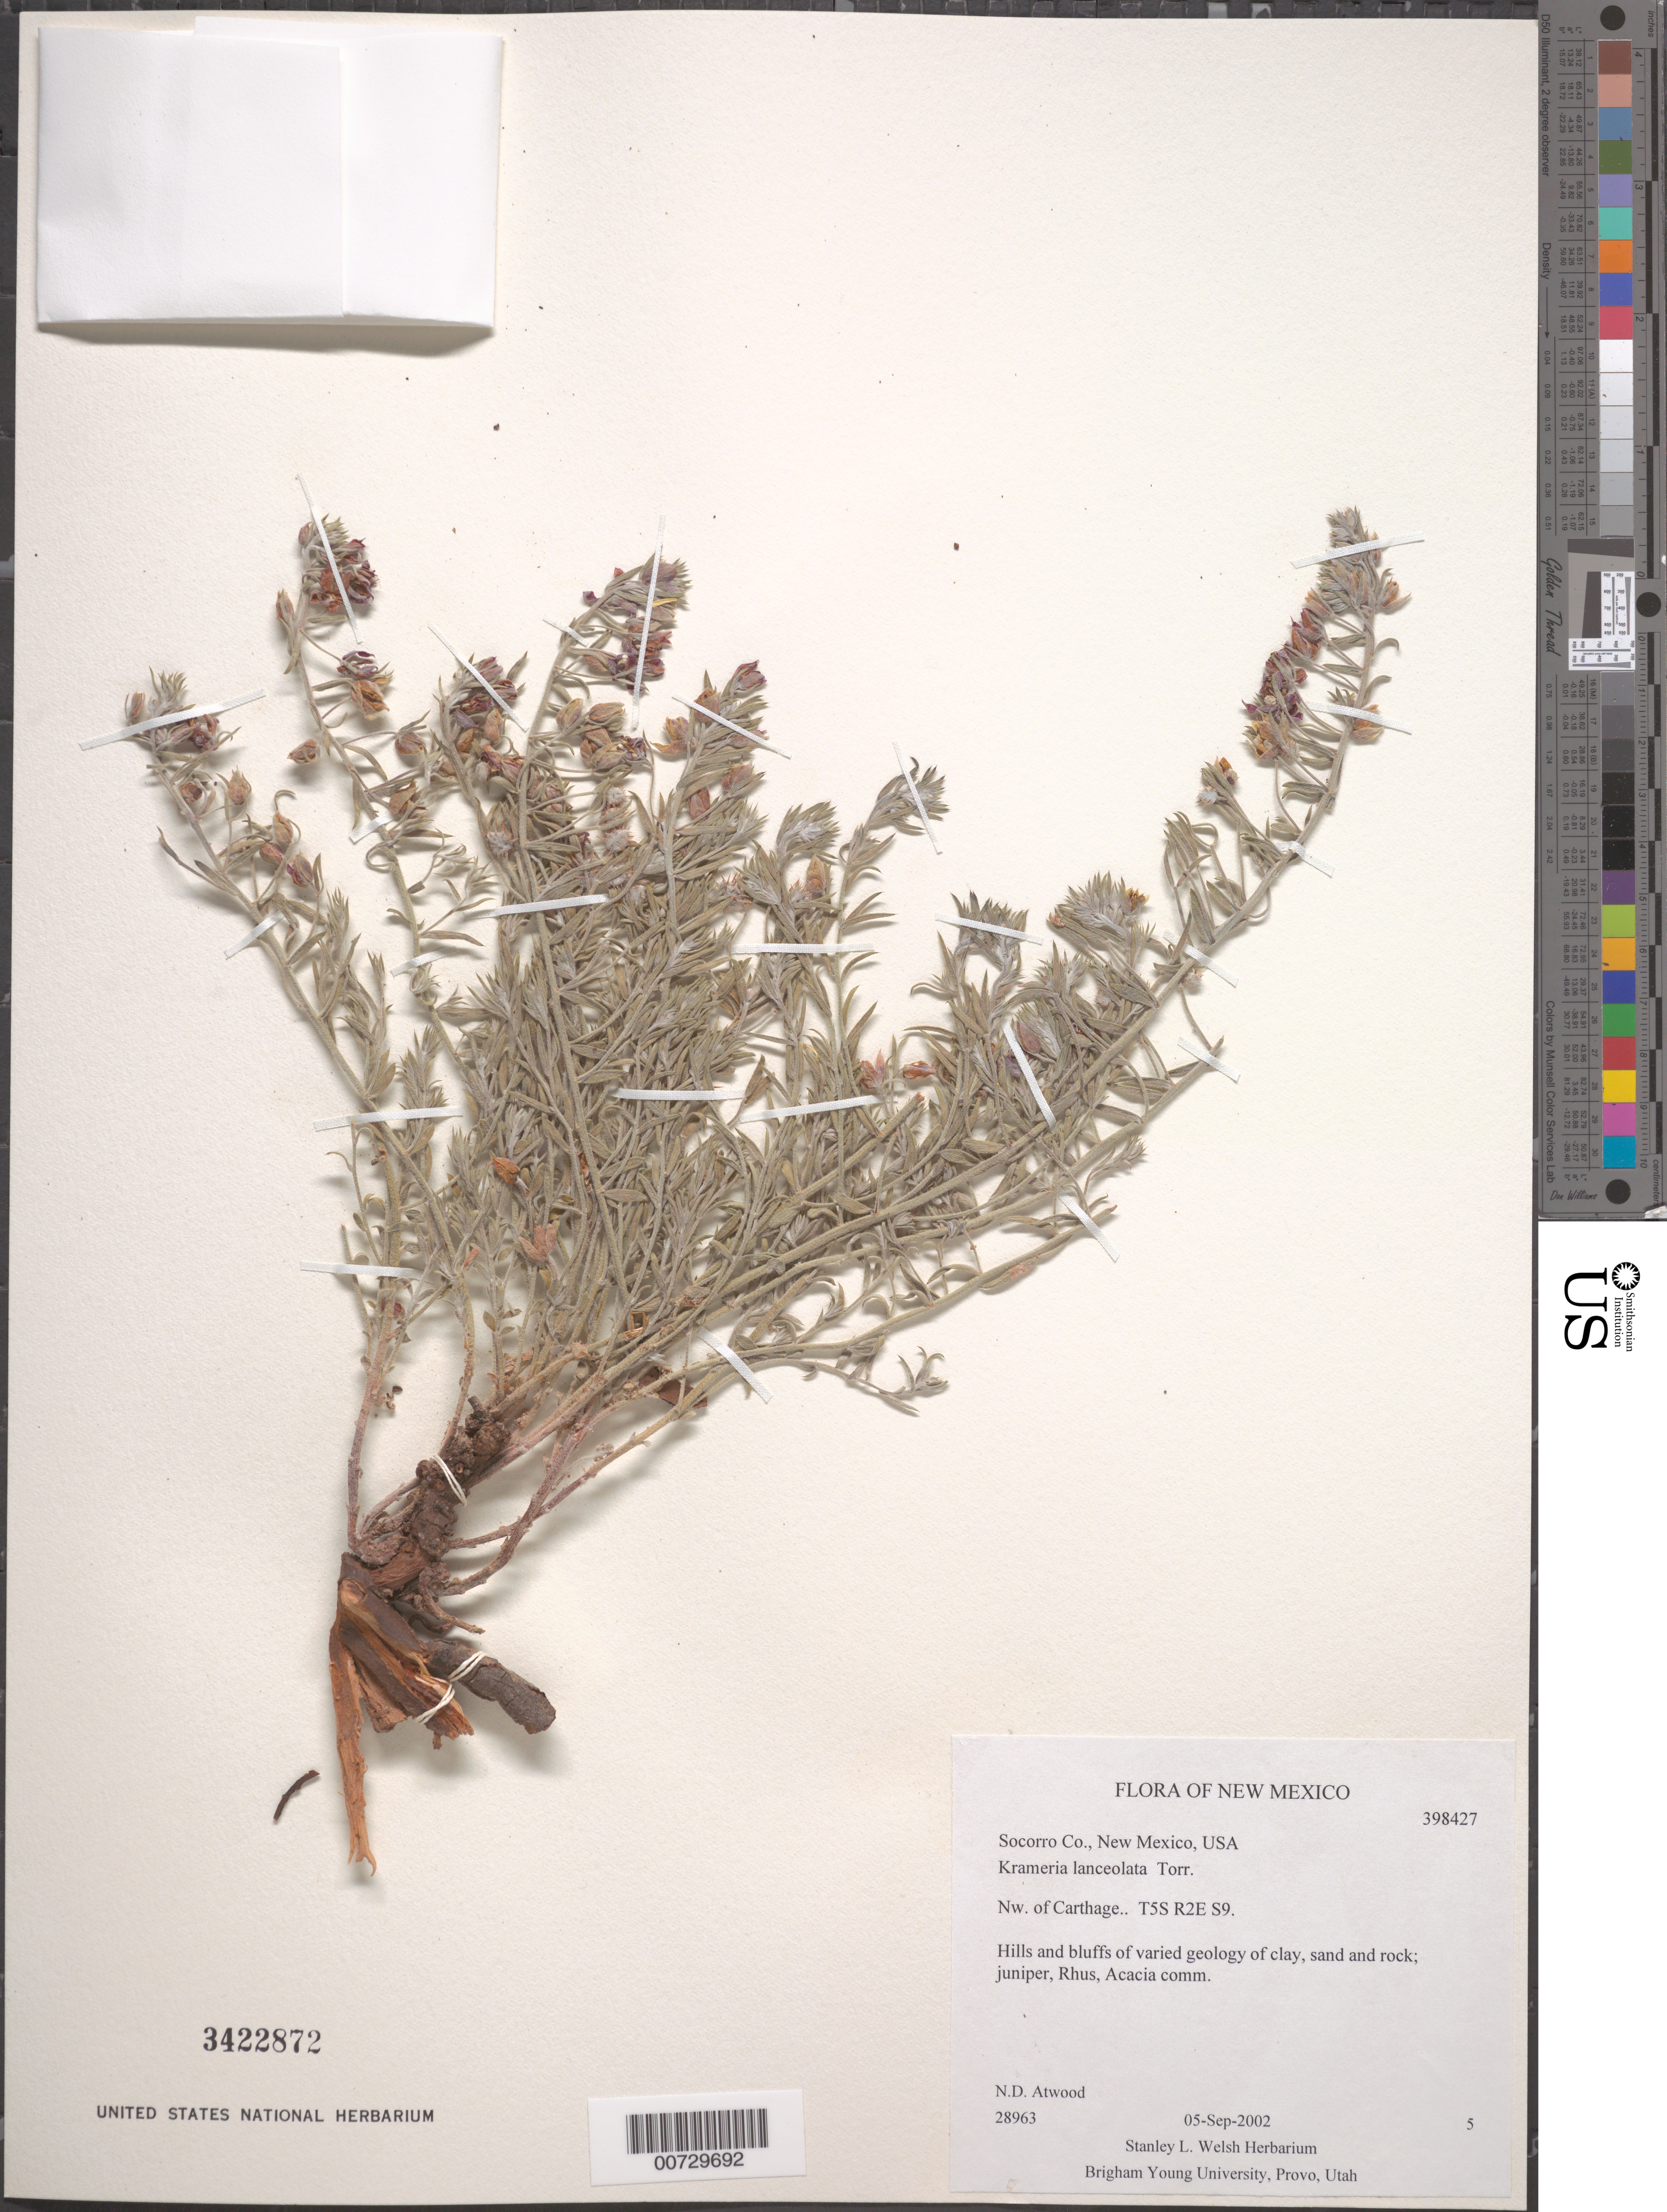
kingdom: Plantae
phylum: Tracheophyta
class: Magnoliopsida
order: Zygophyllales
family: Krameriaceae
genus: Krameria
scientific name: Krameria lanceolata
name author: Torr.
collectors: N. Atwood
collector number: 28963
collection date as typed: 05 Sep 2002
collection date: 2002-09-05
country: United States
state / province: New Mexico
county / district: Socorro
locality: NW of Carthage, T5S R2E S9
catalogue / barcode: US 3422872